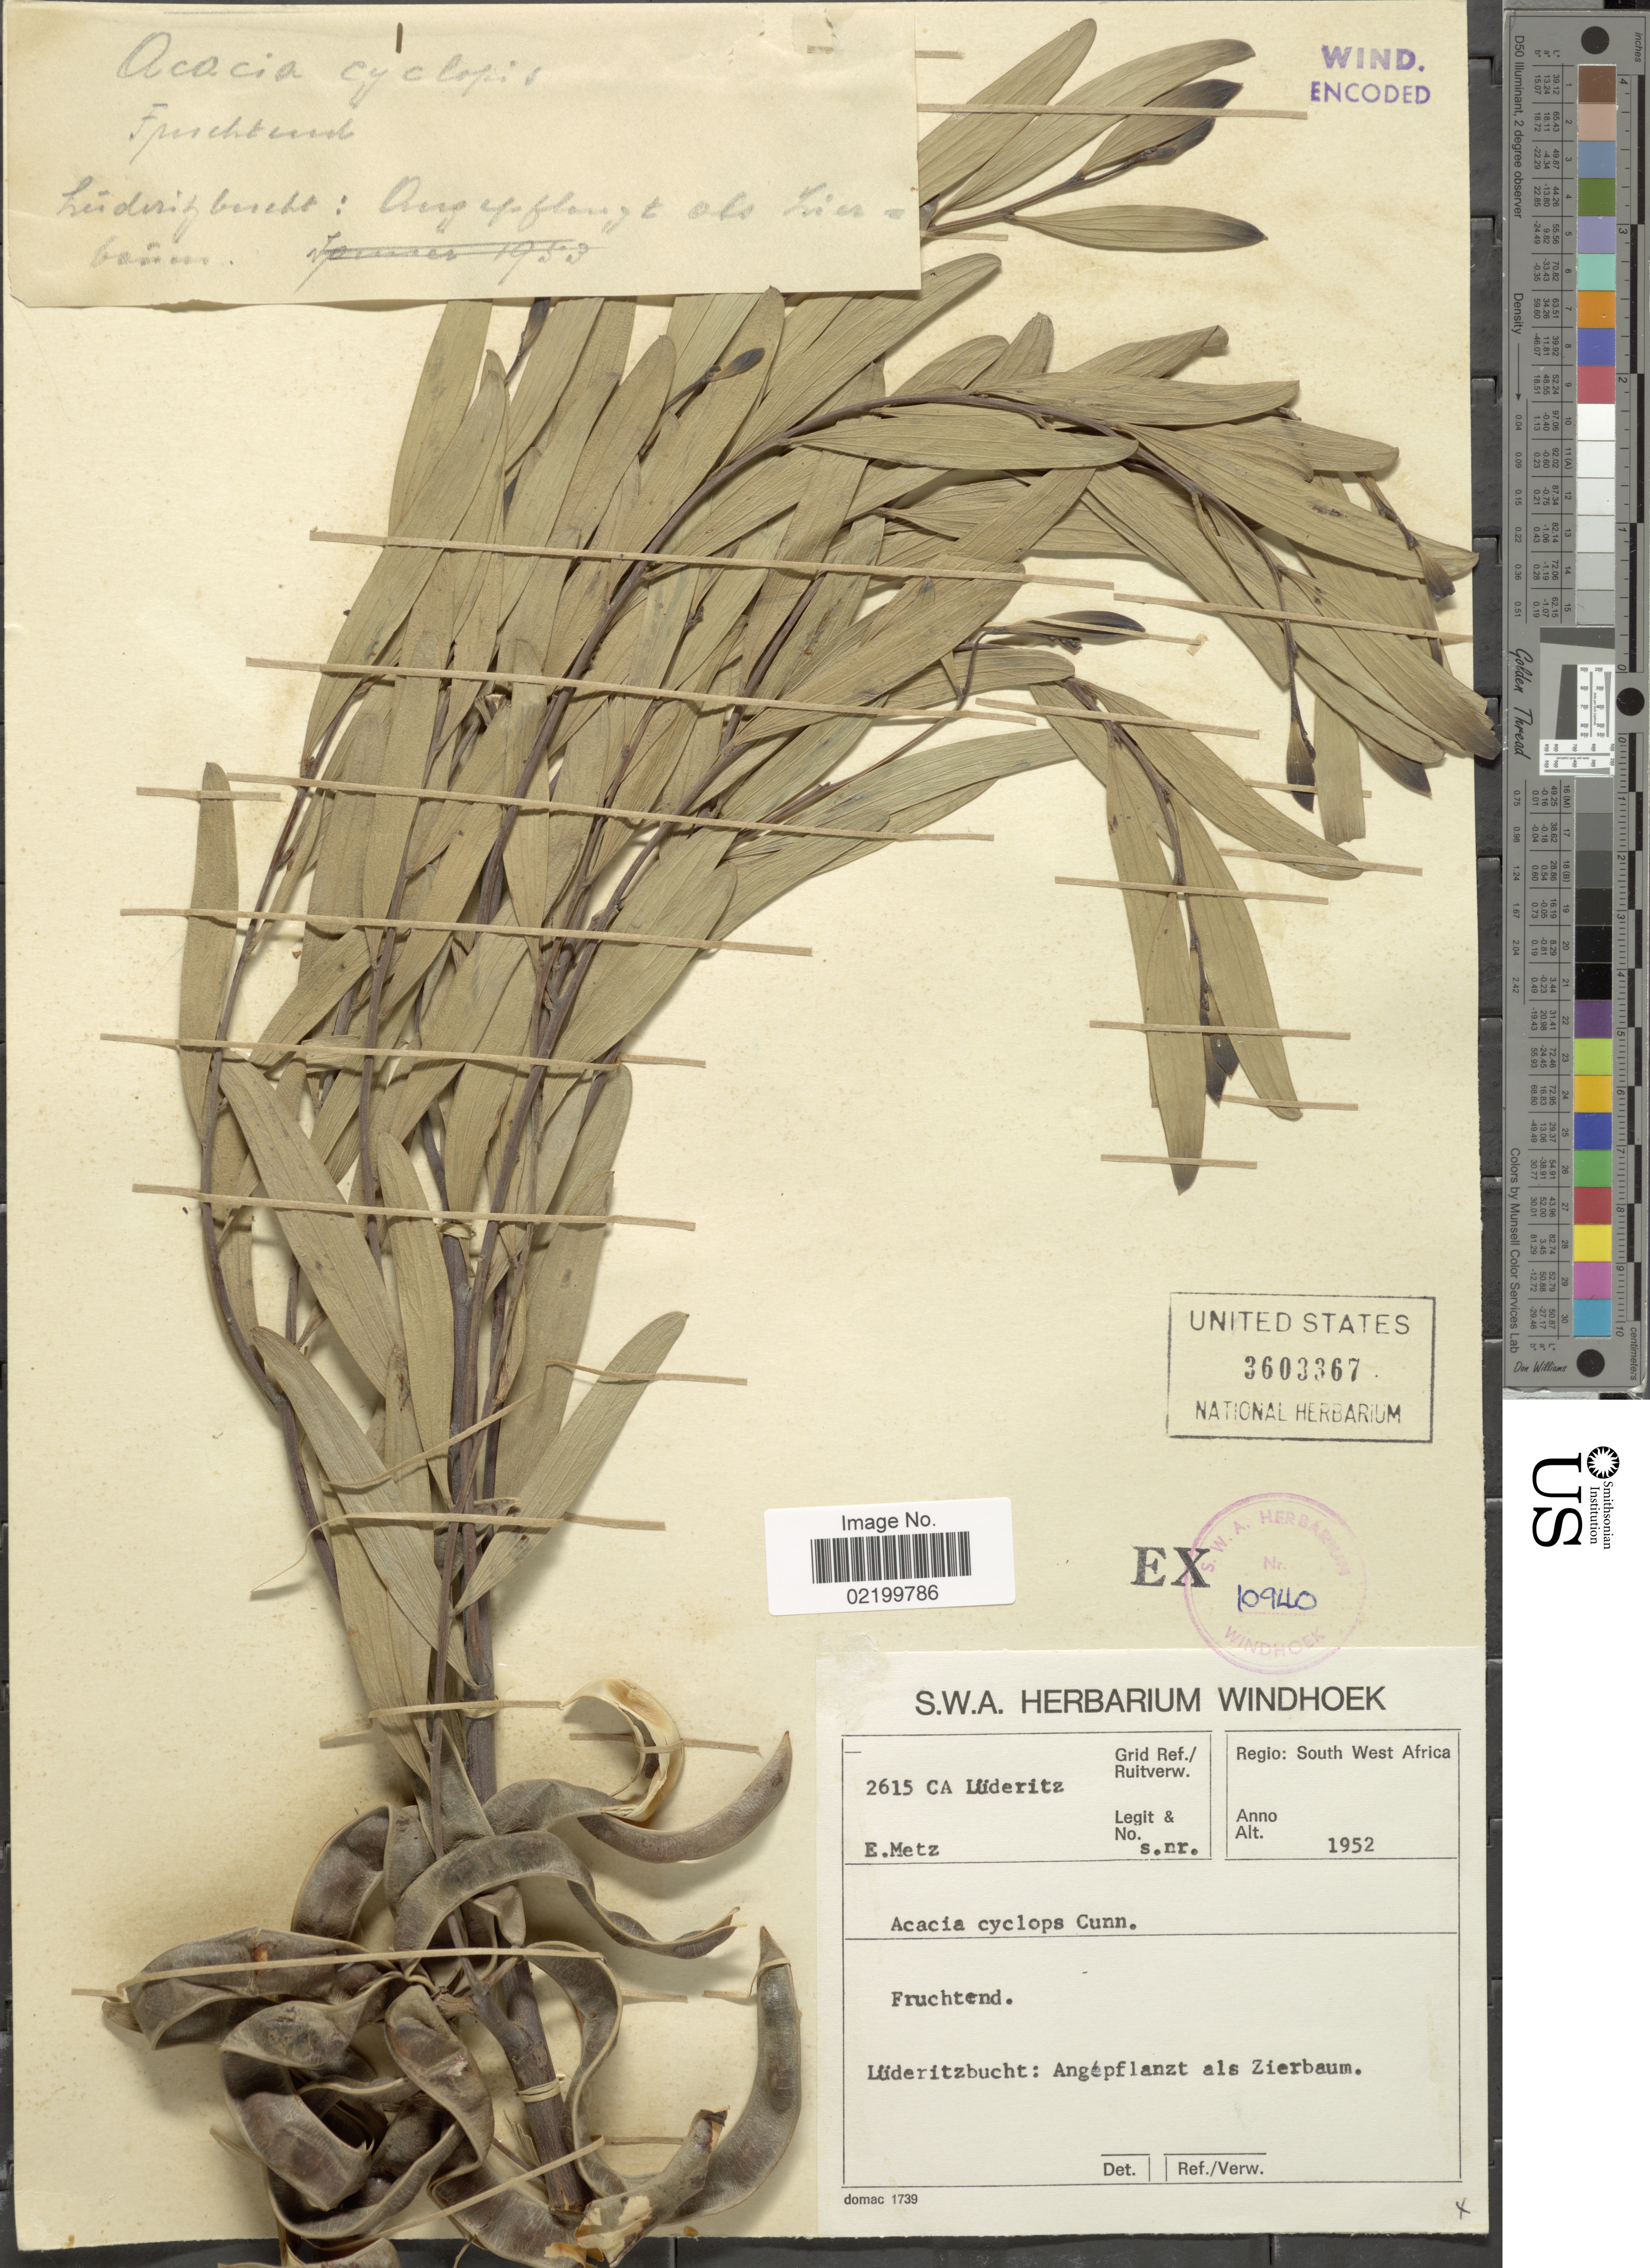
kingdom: Plantae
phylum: Tracheophyta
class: Magnoliopsida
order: Fabales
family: Fabaceae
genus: Acacia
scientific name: Acacia cyclops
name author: A. Cunn. ex G. Don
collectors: E. Metz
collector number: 2615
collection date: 1952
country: Namibia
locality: Regio: South West Africa.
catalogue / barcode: US 3603367